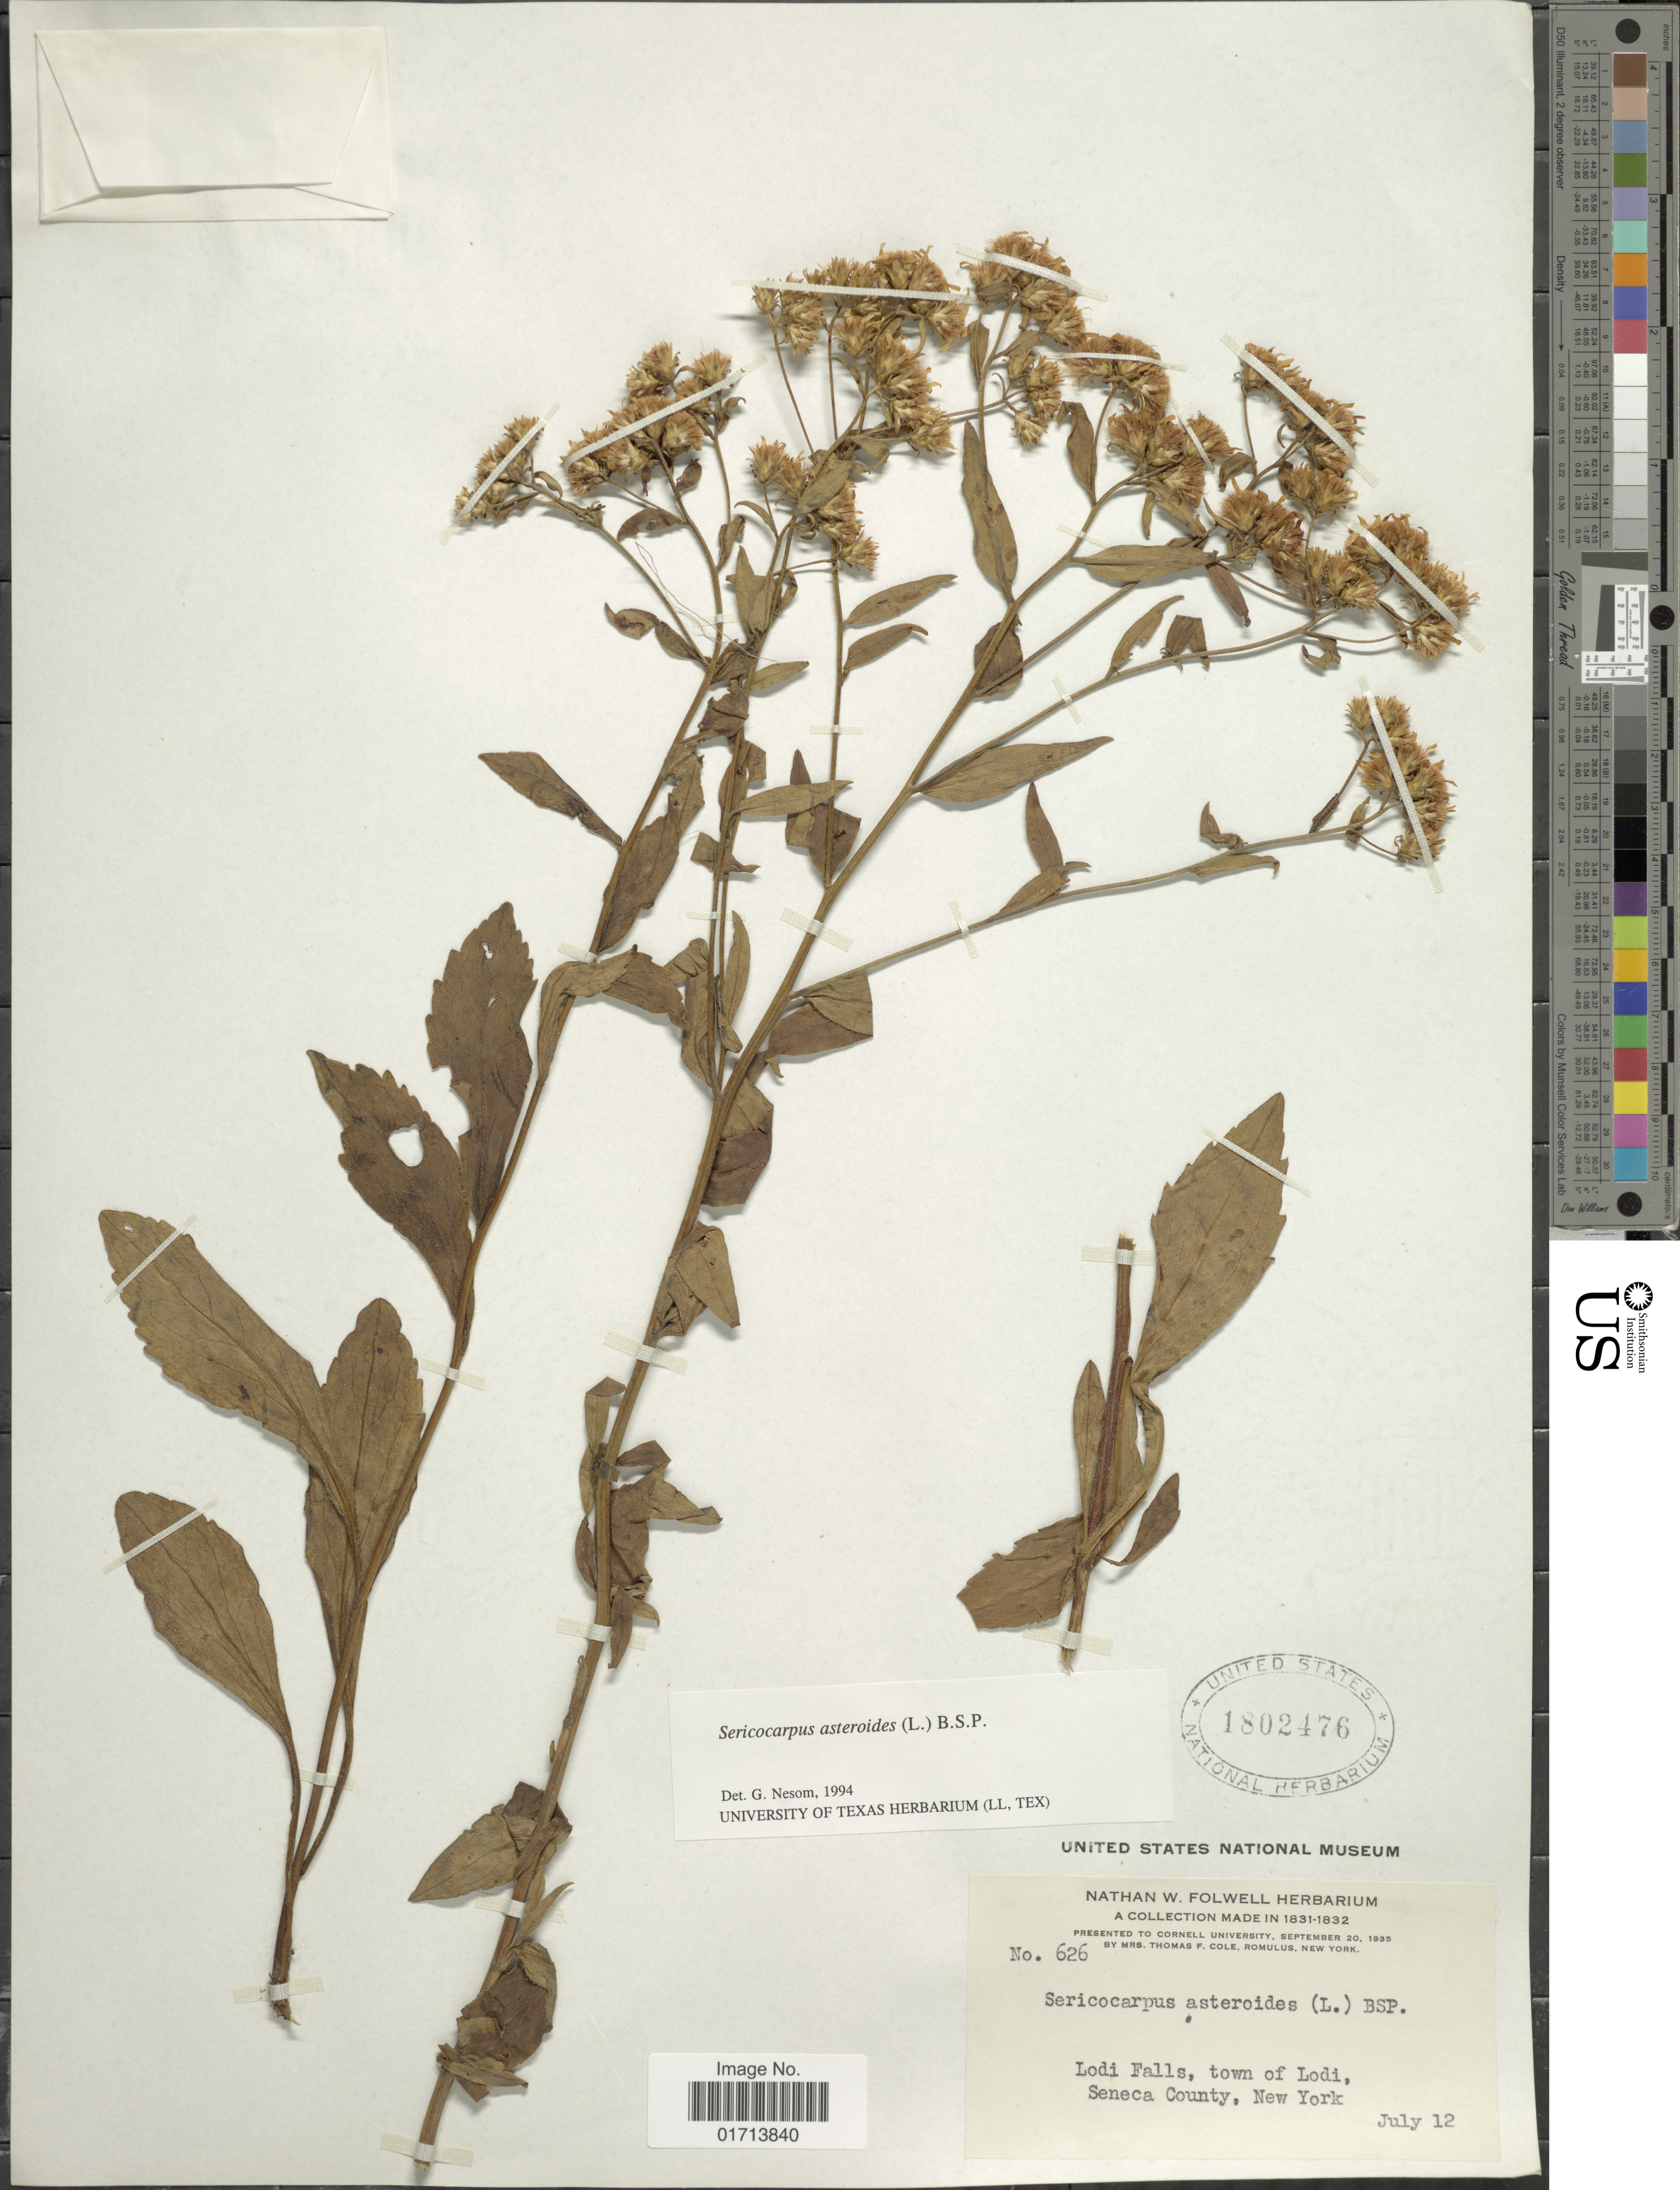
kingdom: Plantae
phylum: Tracheophyta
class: Magnoliopsida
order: Asterales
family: Asteraceae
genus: Sericocarpus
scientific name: Sericocarpus asteroides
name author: (L.) Britton, Stearns & Poggenb.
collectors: T. Cole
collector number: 626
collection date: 1831-07-12/1832-07-12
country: United States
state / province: New York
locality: Lodi falls, Town of lodi, Seneca County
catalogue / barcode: US 1802476